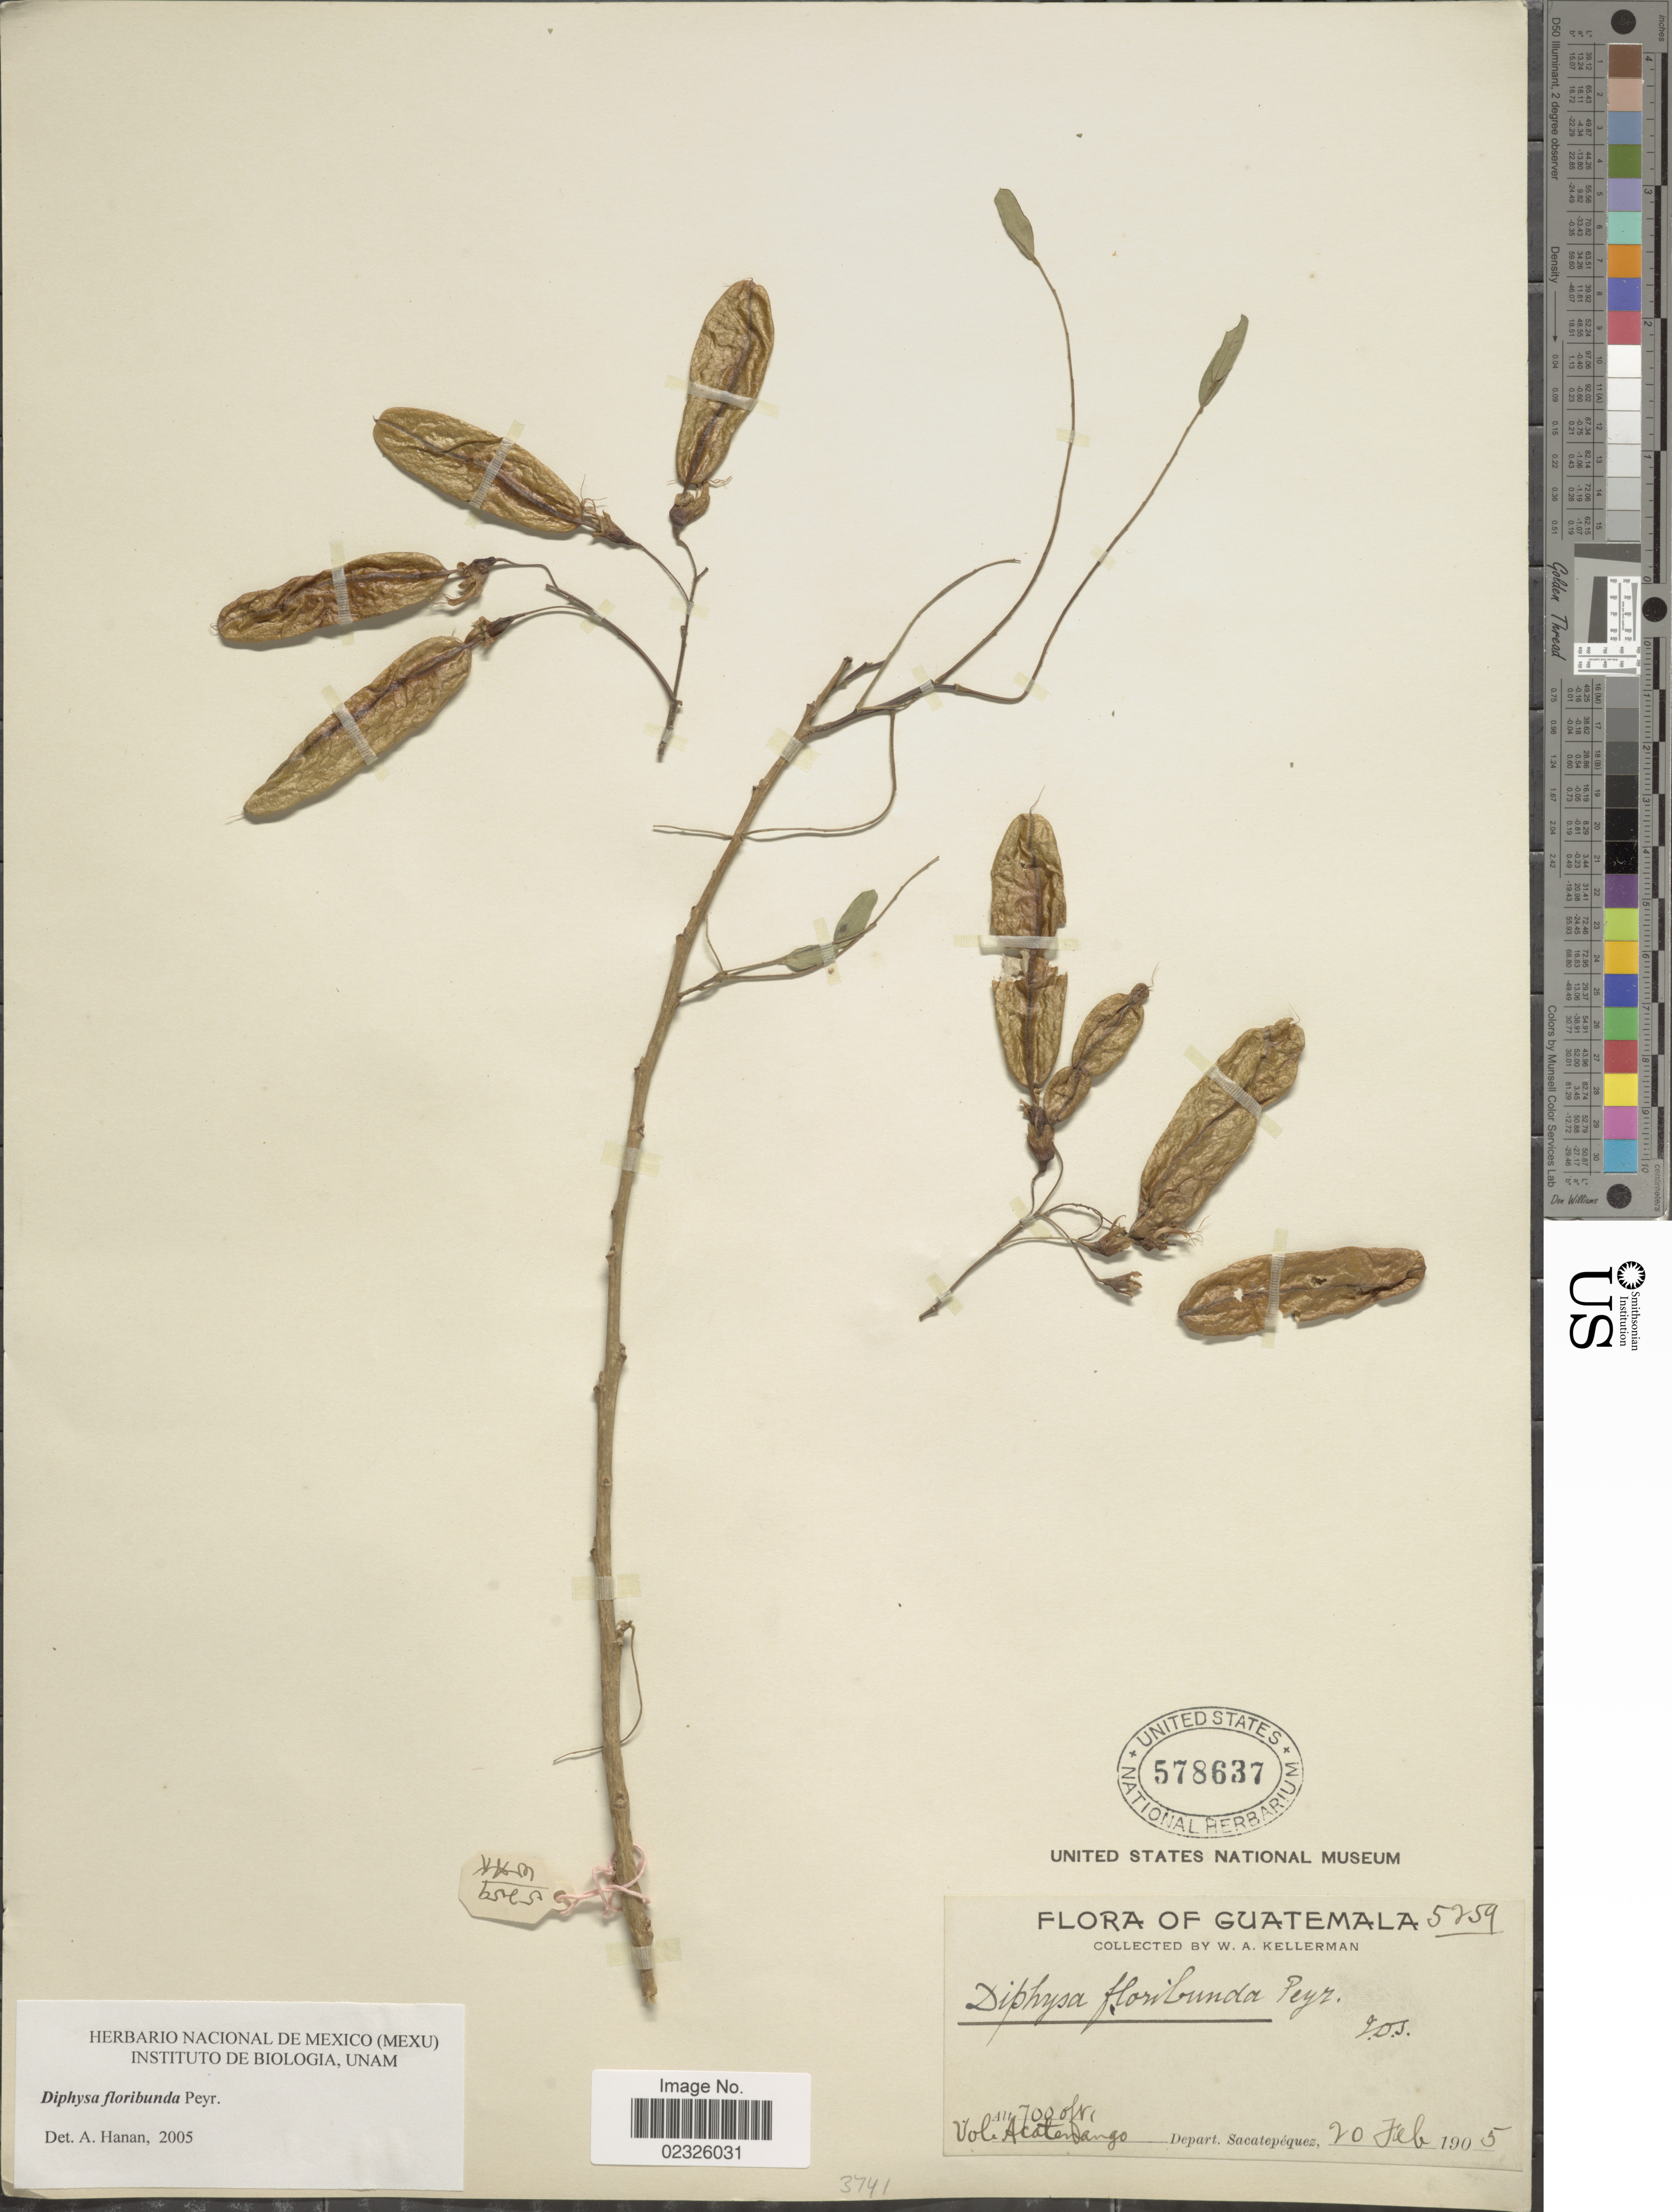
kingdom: Plantae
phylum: Tracheophyta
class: Magnoliopsida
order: Fabales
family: Fabaceae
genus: Diphysa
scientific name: Diphysa floribunda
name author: Peyr.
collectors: W. Kellerman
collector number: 5259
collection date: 1905-02-20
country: Guatemala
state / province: Sacatepéquez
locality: Volc. Acatenango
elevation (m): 213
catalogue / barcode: US 578637